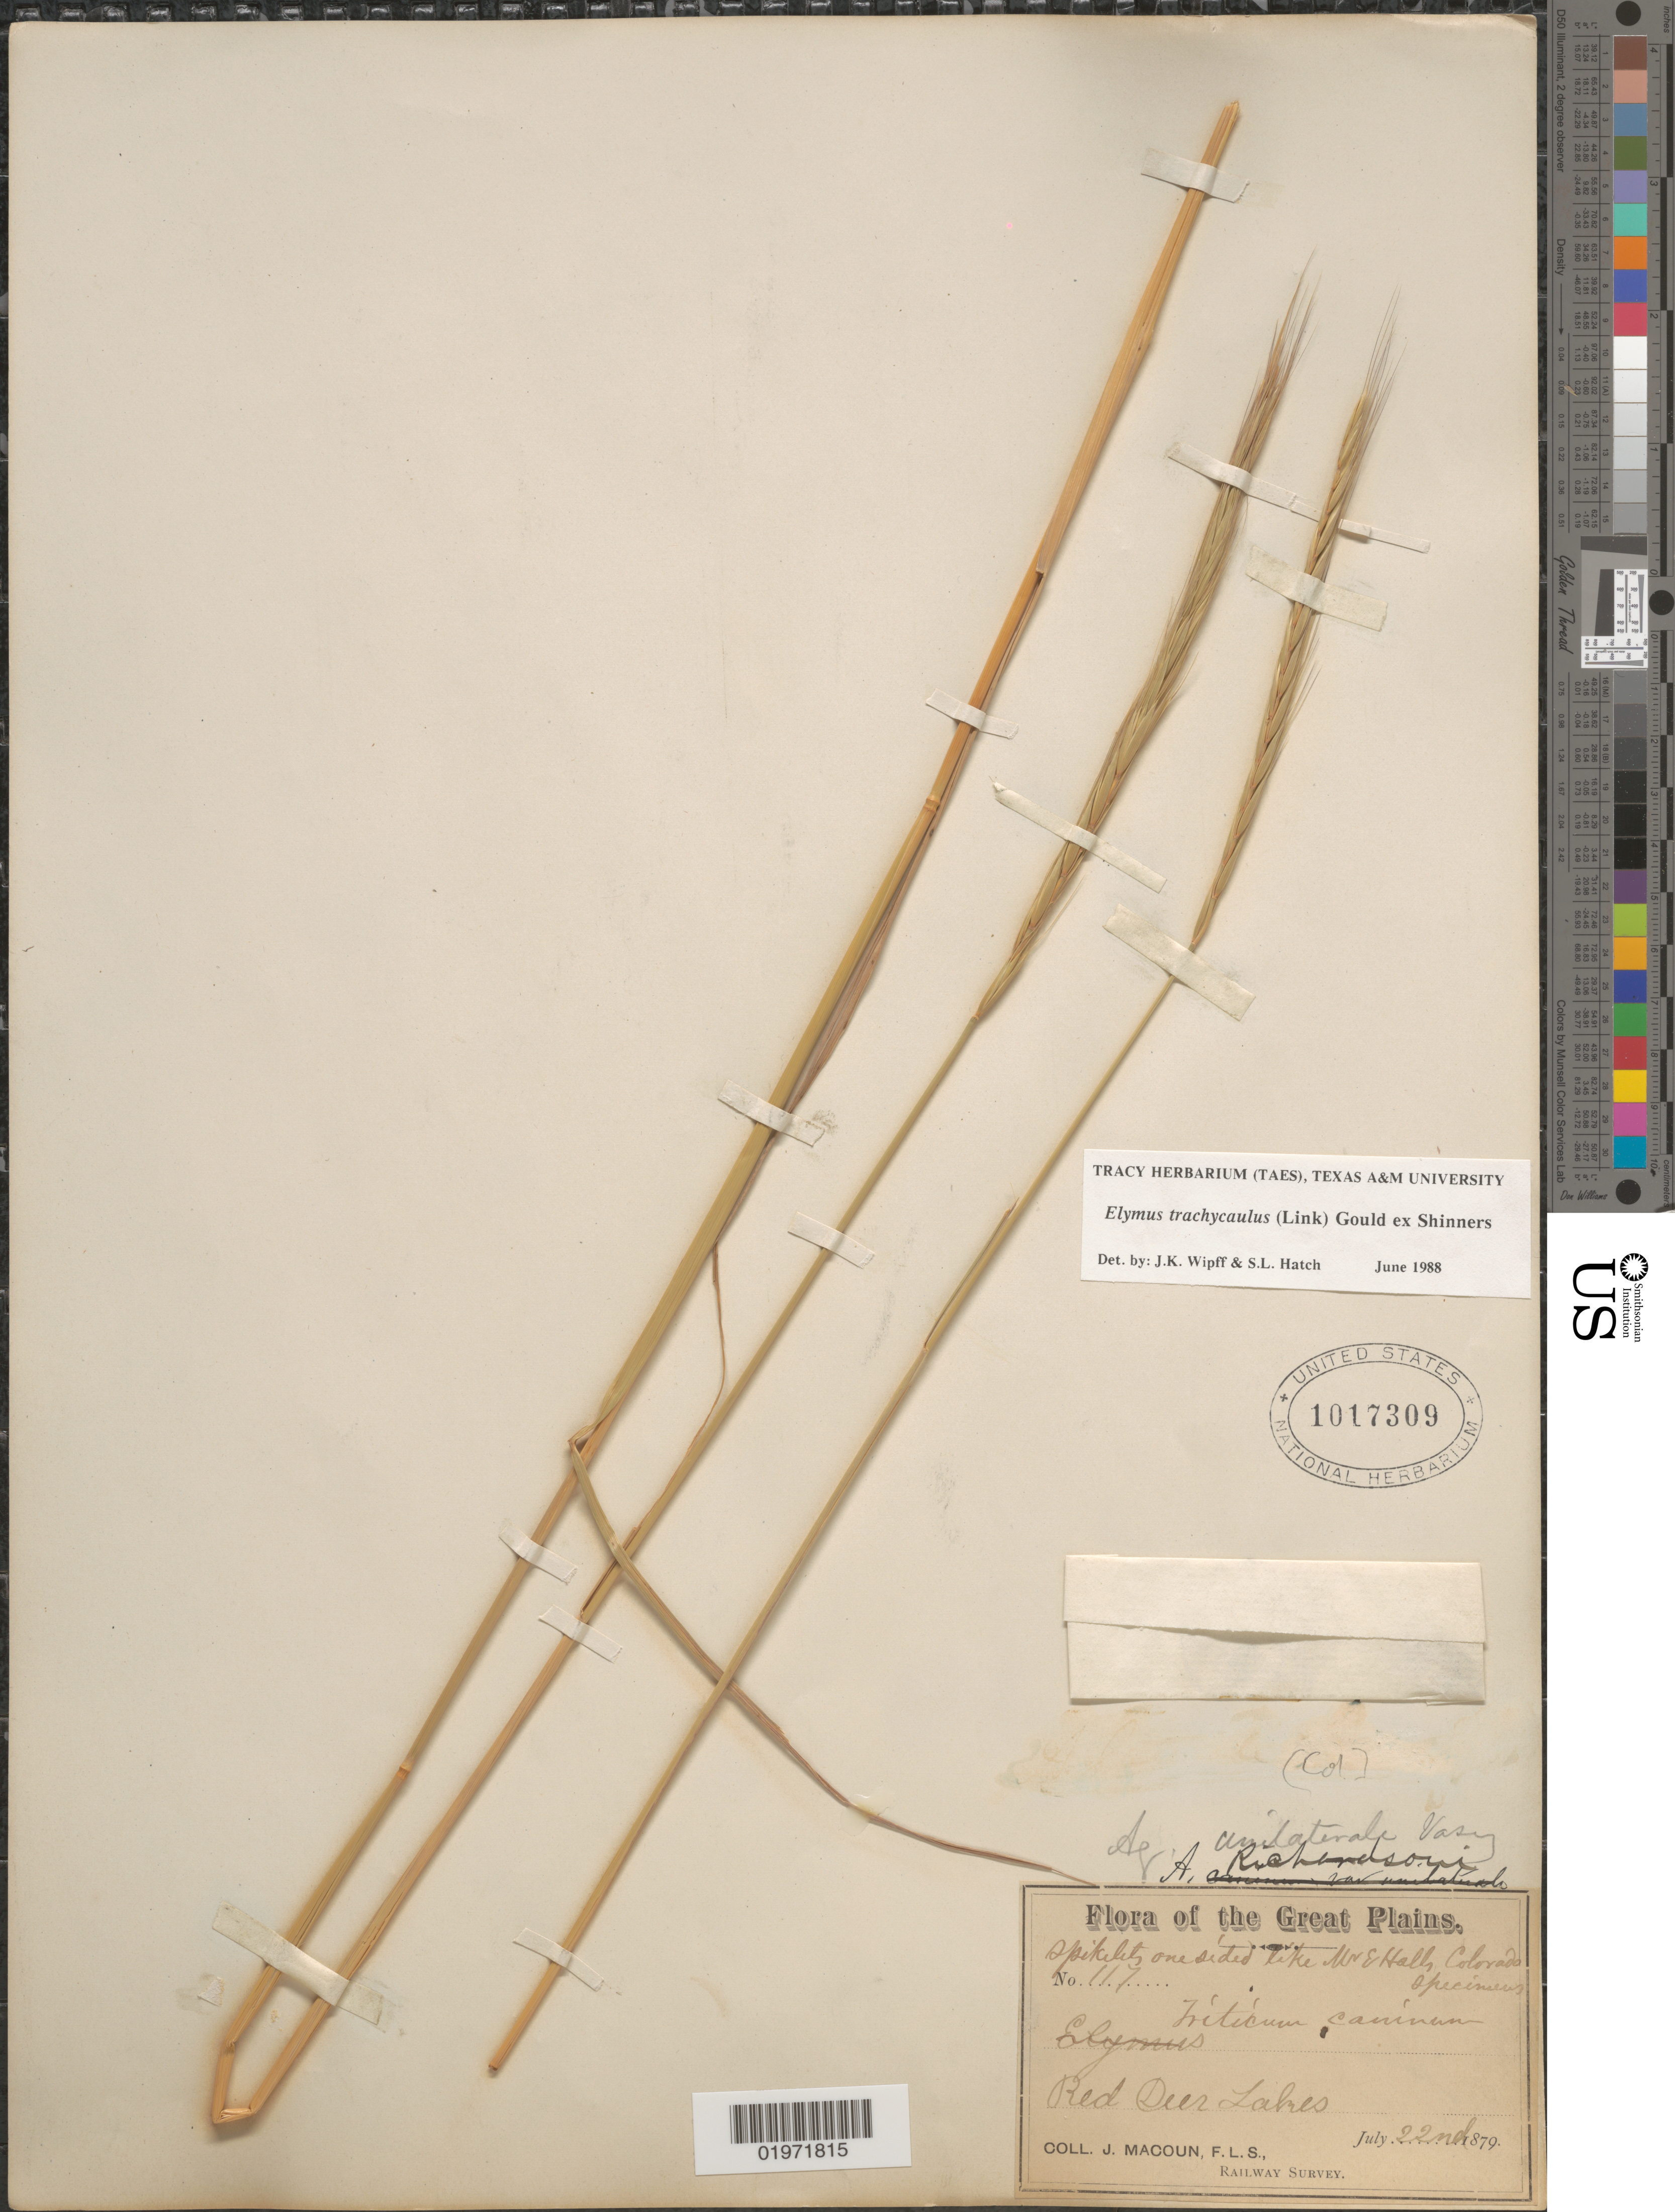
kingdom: Plantae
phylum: Tracheophyta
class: Liliopsida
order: Poales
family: Poaceae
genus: Elymus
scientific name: Elymus trachycaulus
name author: (Link) Gould ex Shinners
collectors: J. Macoun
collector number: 117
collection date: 1879-07-22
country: Canada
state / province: Saskatchewan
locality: The Great Plains. Red Deer Lakes.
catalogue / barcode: US 1017309